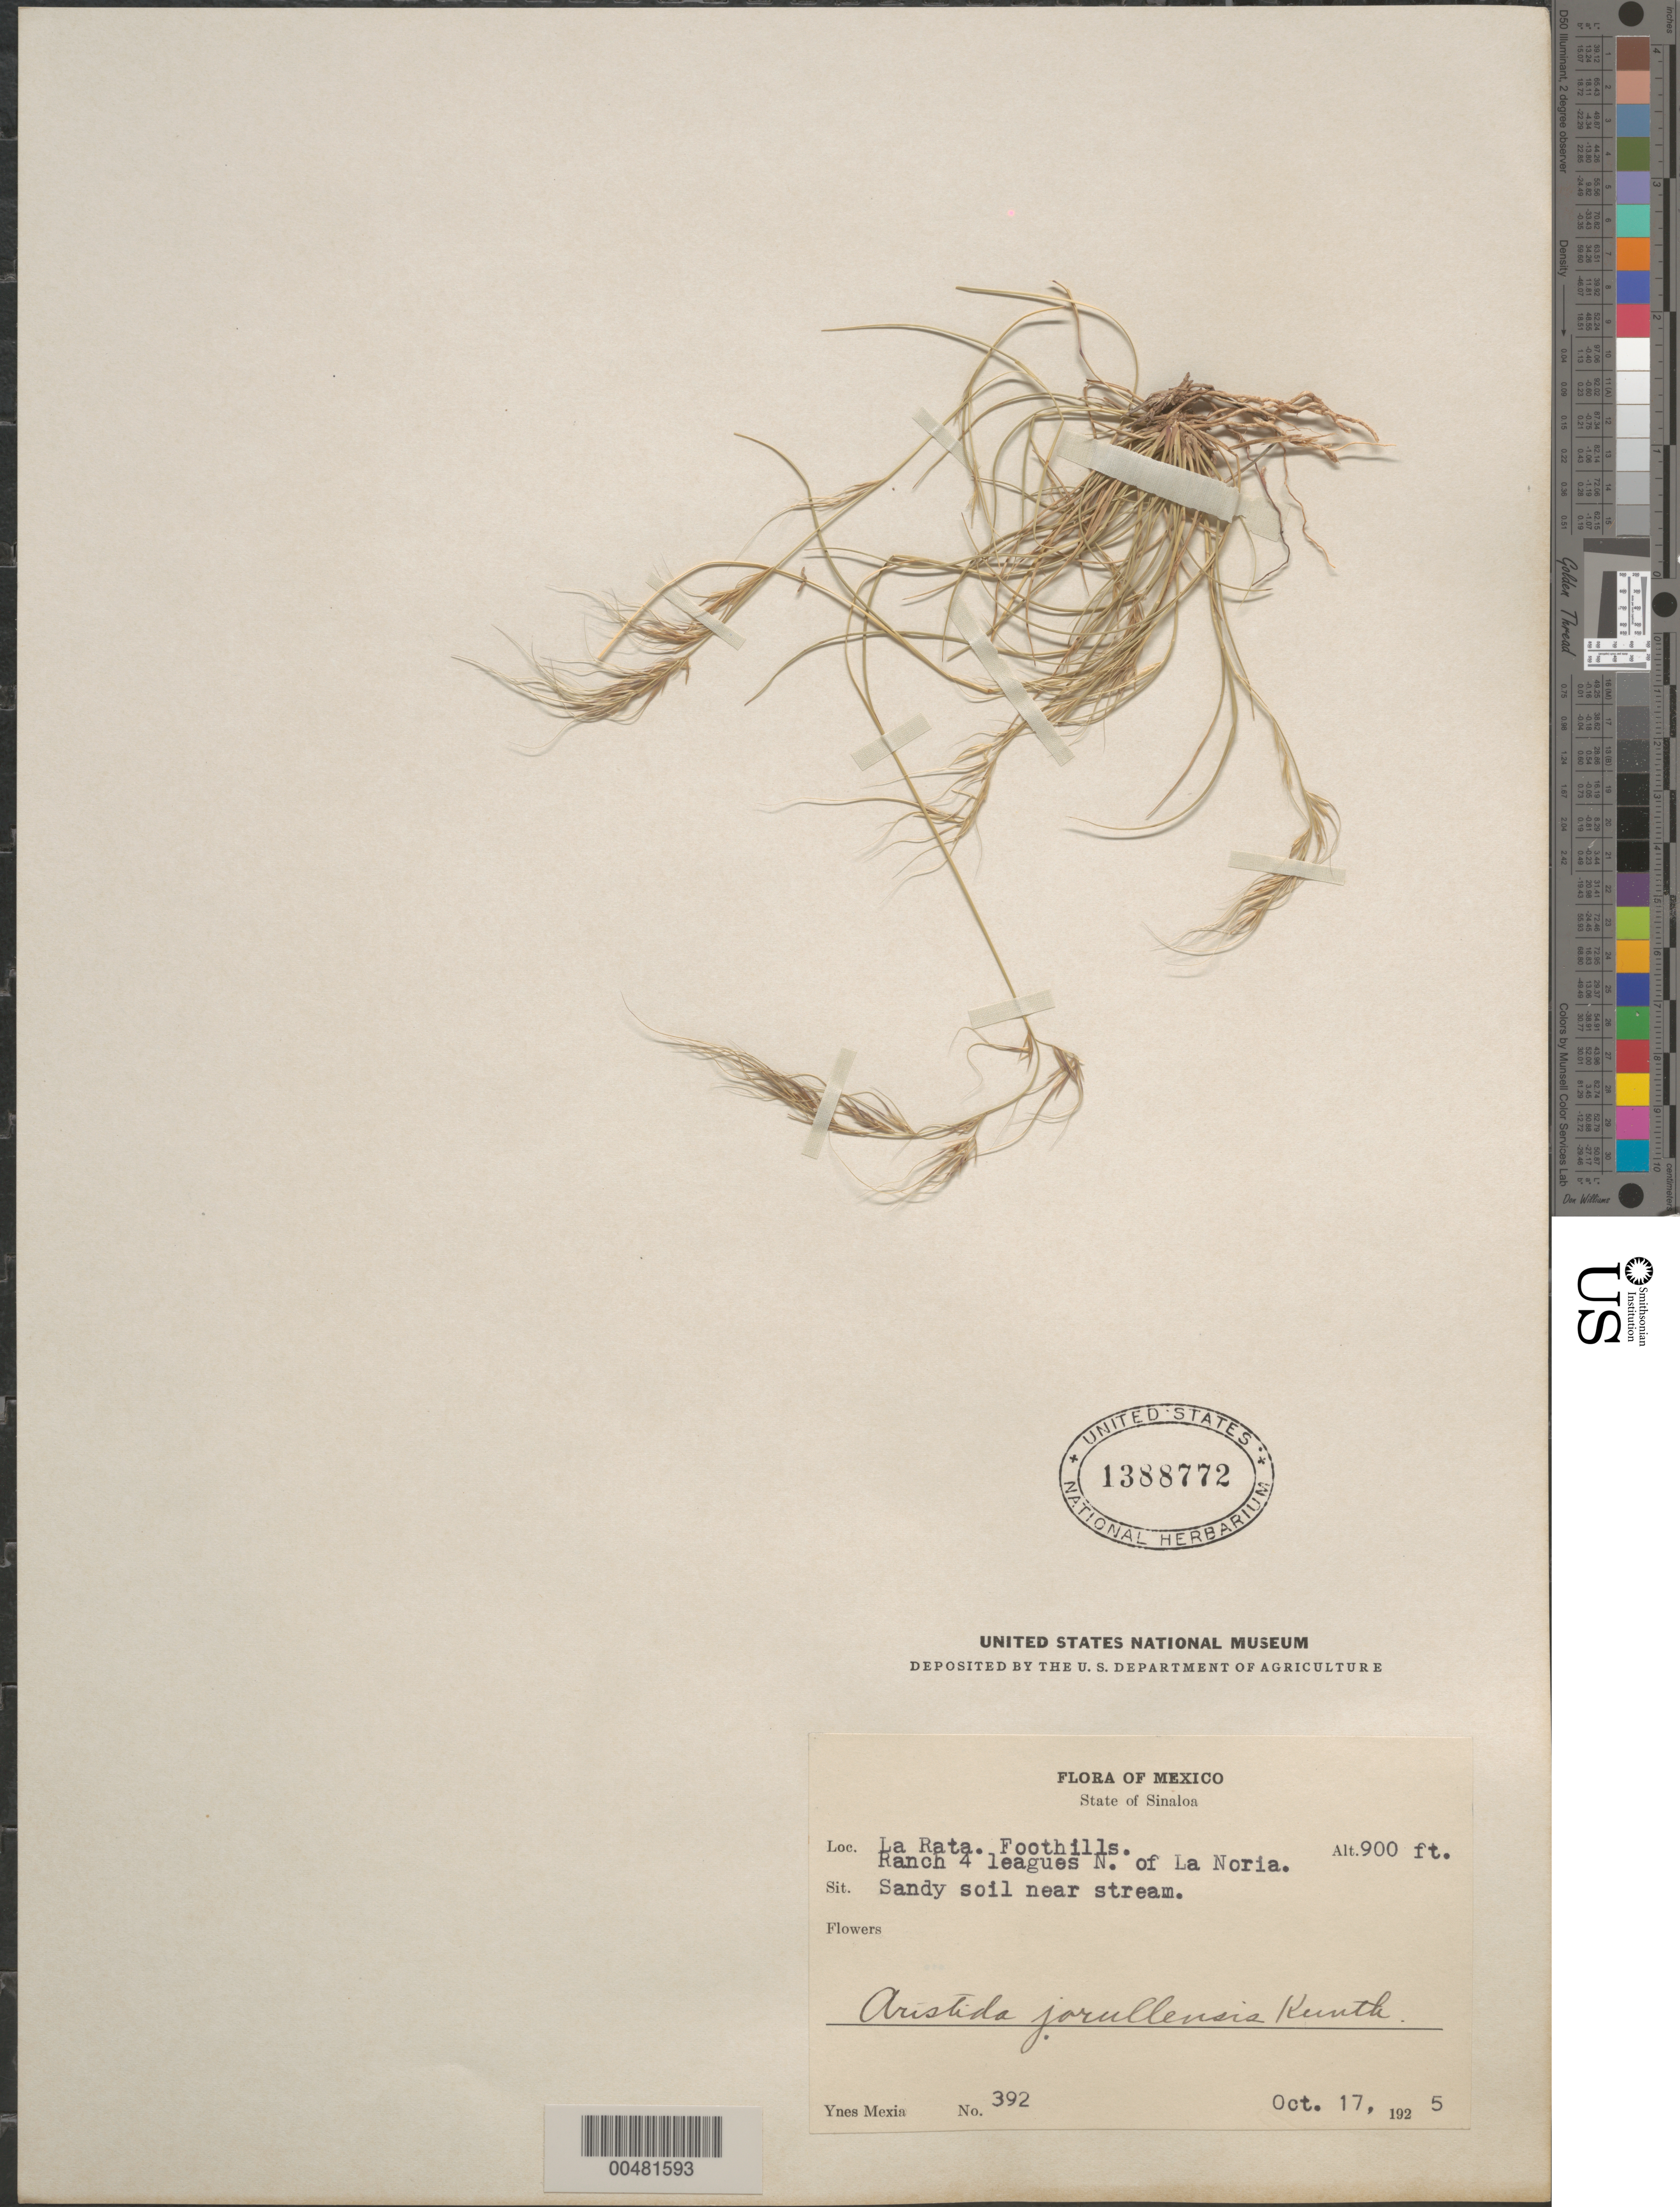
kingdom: Plantae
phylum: Tracheophyta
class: Liliopsida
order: Poales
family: Poaceae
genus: Aristida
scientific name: Aristida jorullensis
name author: Kunth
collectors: Y. Mexia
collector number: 392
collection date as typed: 17 Oct 1925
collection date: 1925-10-17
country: Mexico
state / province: Sinaloa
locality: La Rata Foothills, Ranch 4 leagues N of La Noria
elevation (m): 274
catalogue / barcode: US 1388772